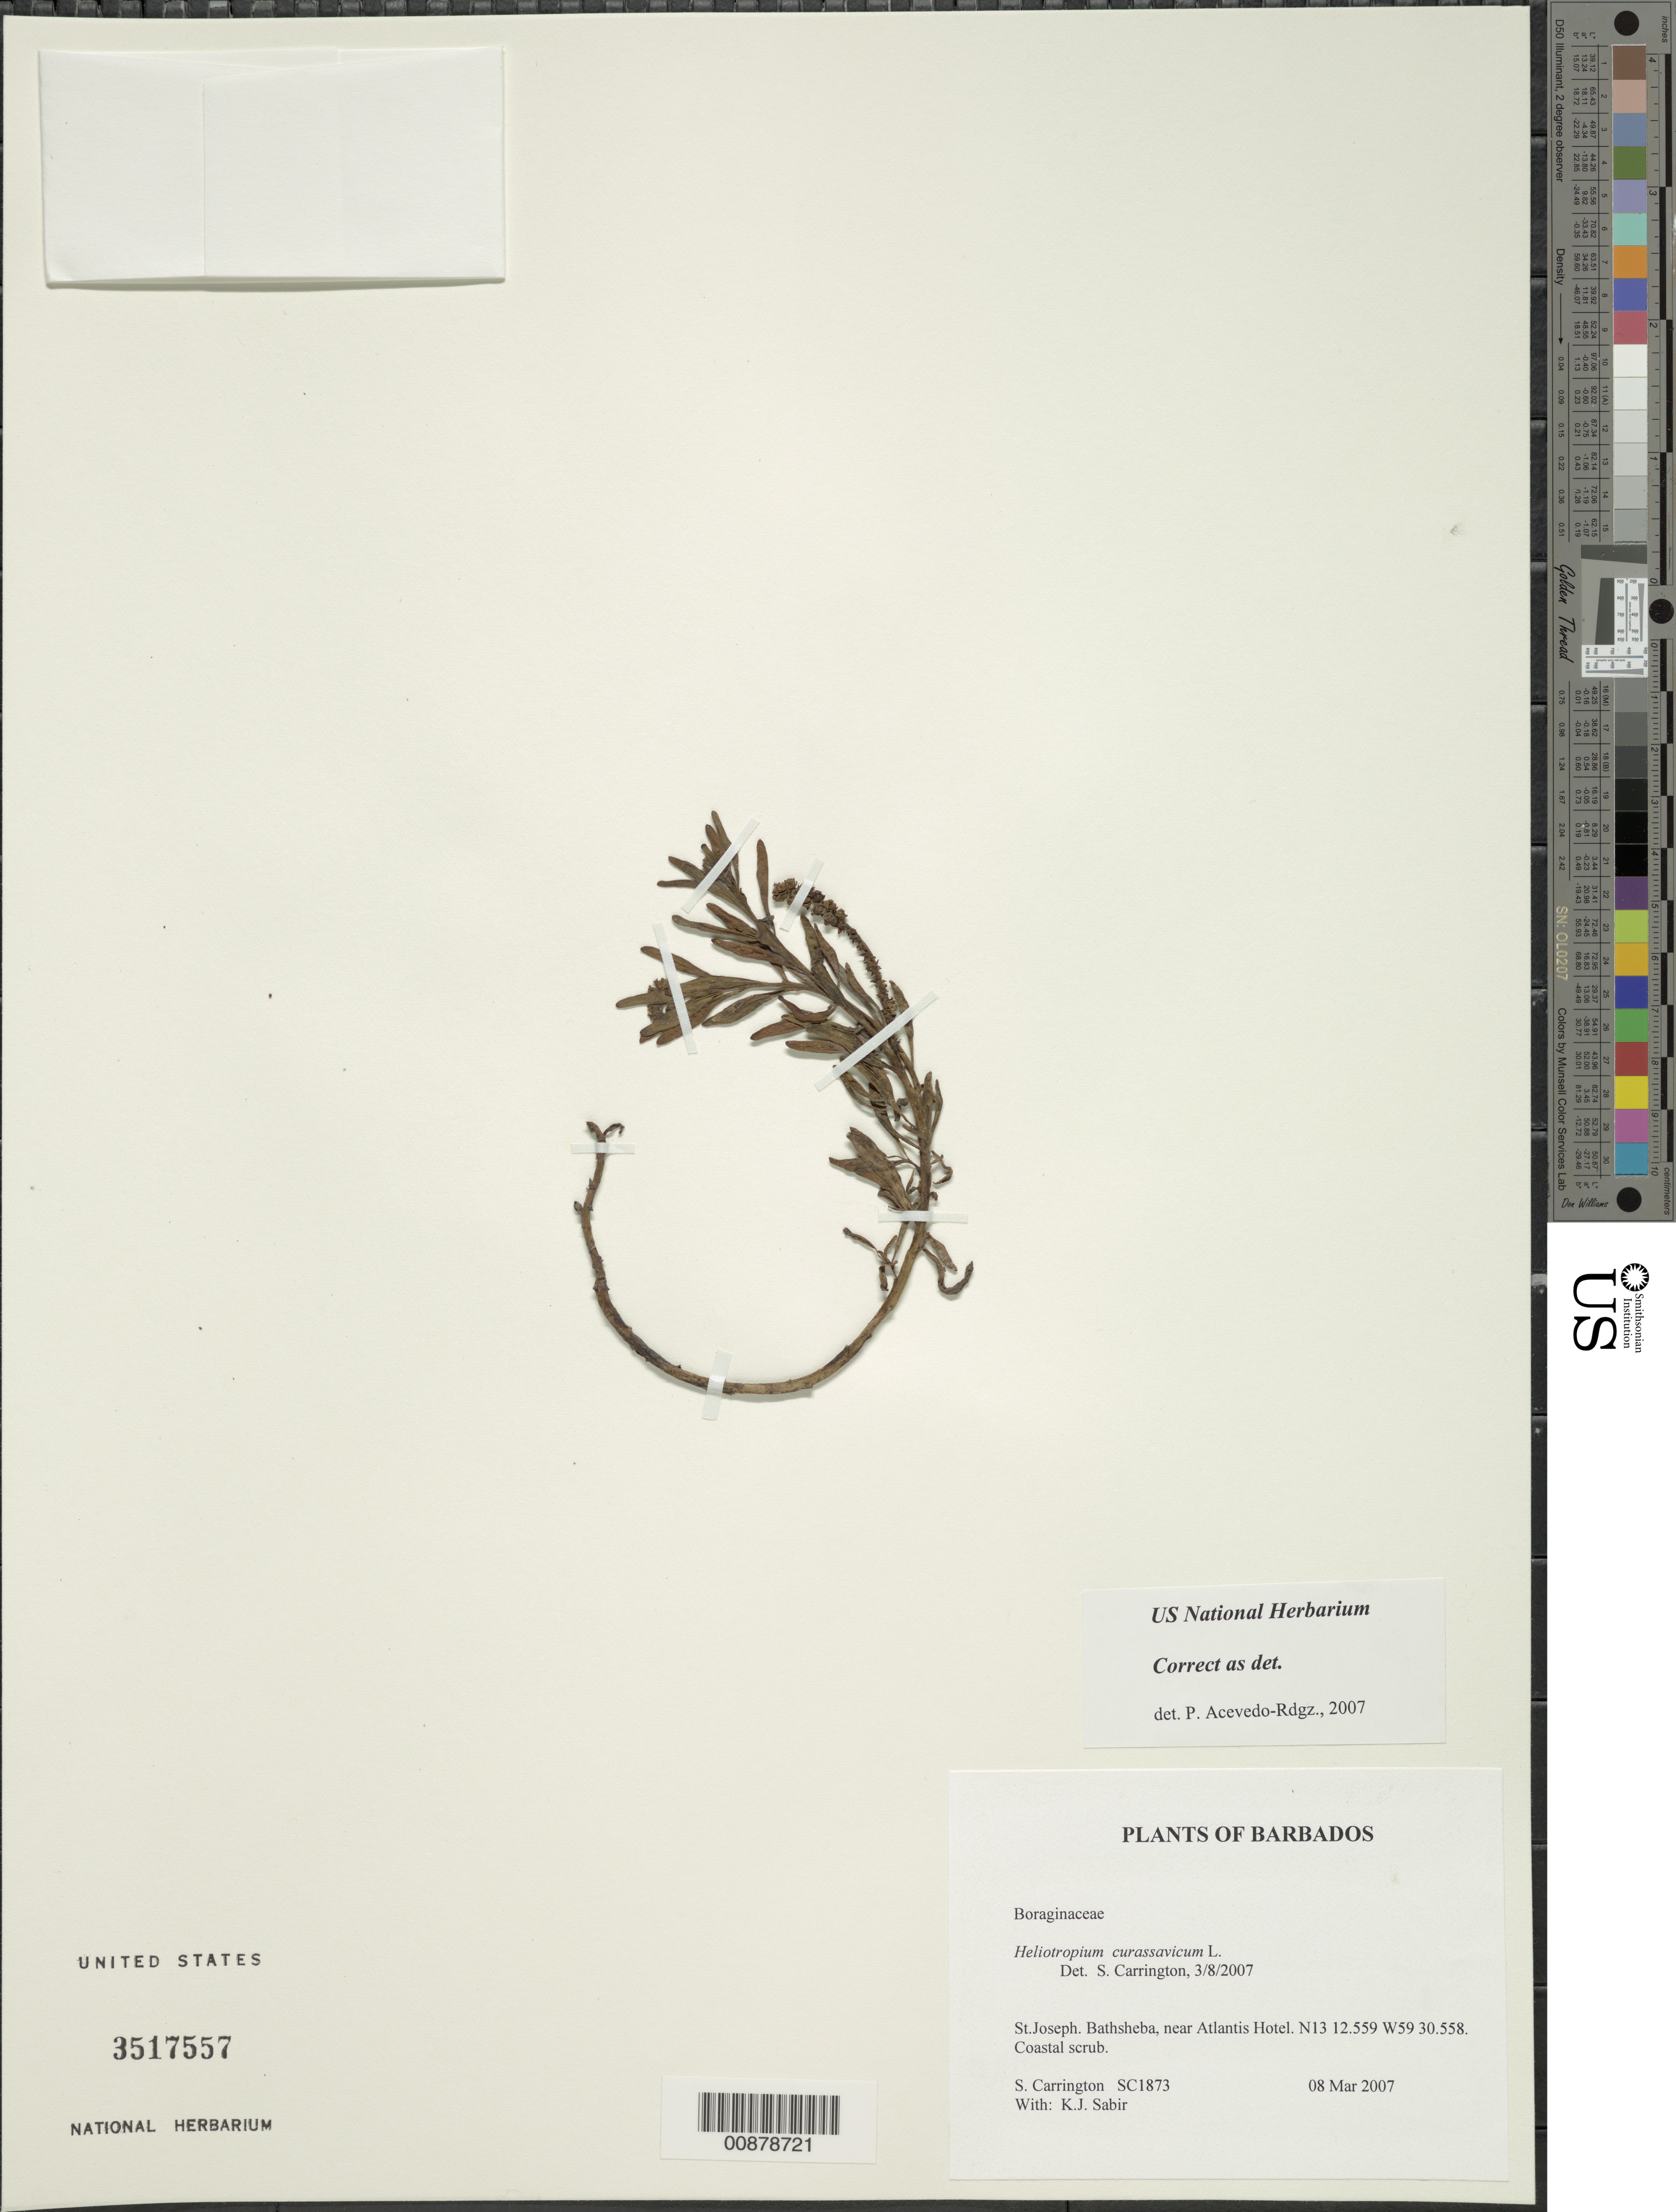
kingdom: Plantae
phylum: Tracheophyta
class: Magnoliopsida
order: Boraginales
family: Heliotropiaceae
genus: Heliotropium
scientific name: Heliotropium curassavicum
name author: L.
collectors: C. M. S. Carrington & K. Sabir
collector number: SC 1873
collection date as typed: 08 Mar 2007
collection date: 2007-03-08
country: Barbados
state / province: Saint Joseph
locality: Bathsheba, near Atlantis Hotel.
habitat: Coastal scrub.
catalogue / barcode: US 3517557